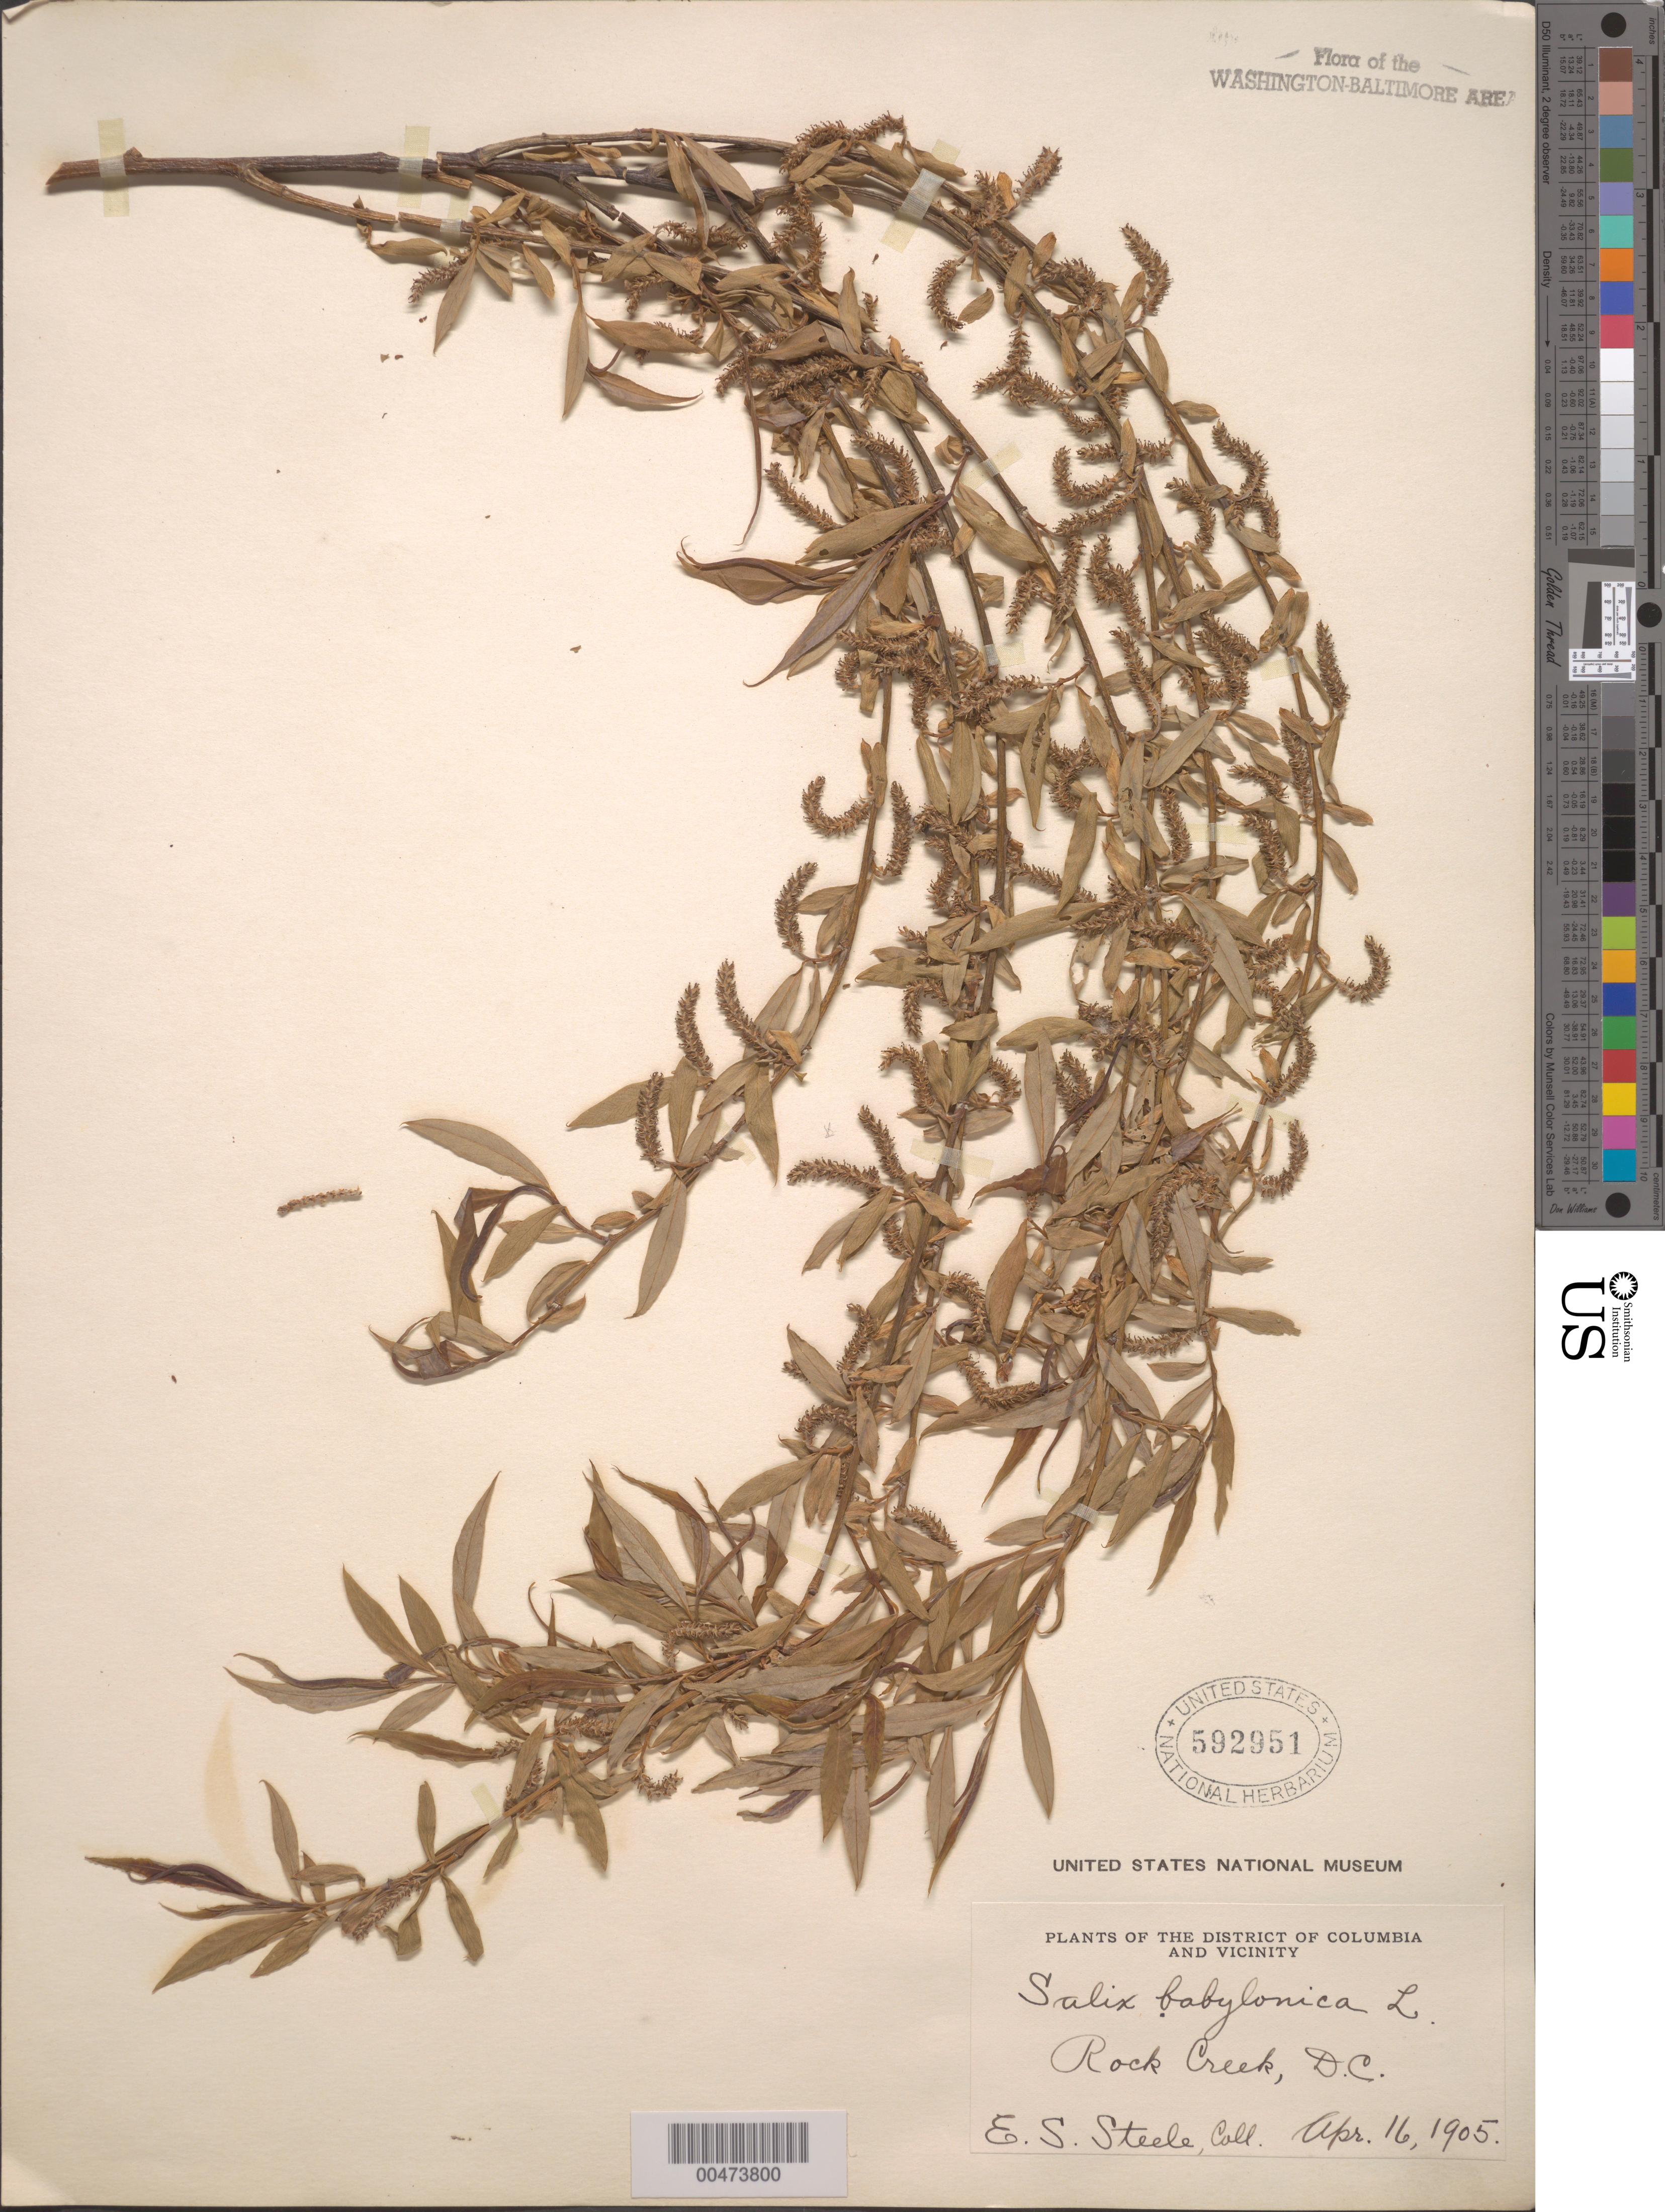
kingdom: Plantae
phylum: Tracheophyta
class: Magnoliopsida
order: Malpighiales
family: Salicaceae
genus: Salix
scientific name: Salix babylonica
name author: L.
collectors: E. Steele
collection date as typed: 16 Apr 1905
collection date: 1905-04-16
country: United States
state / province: District of Columbia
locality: Rock Creek Rock Creek Park and Vicinity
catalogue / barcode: US 592951